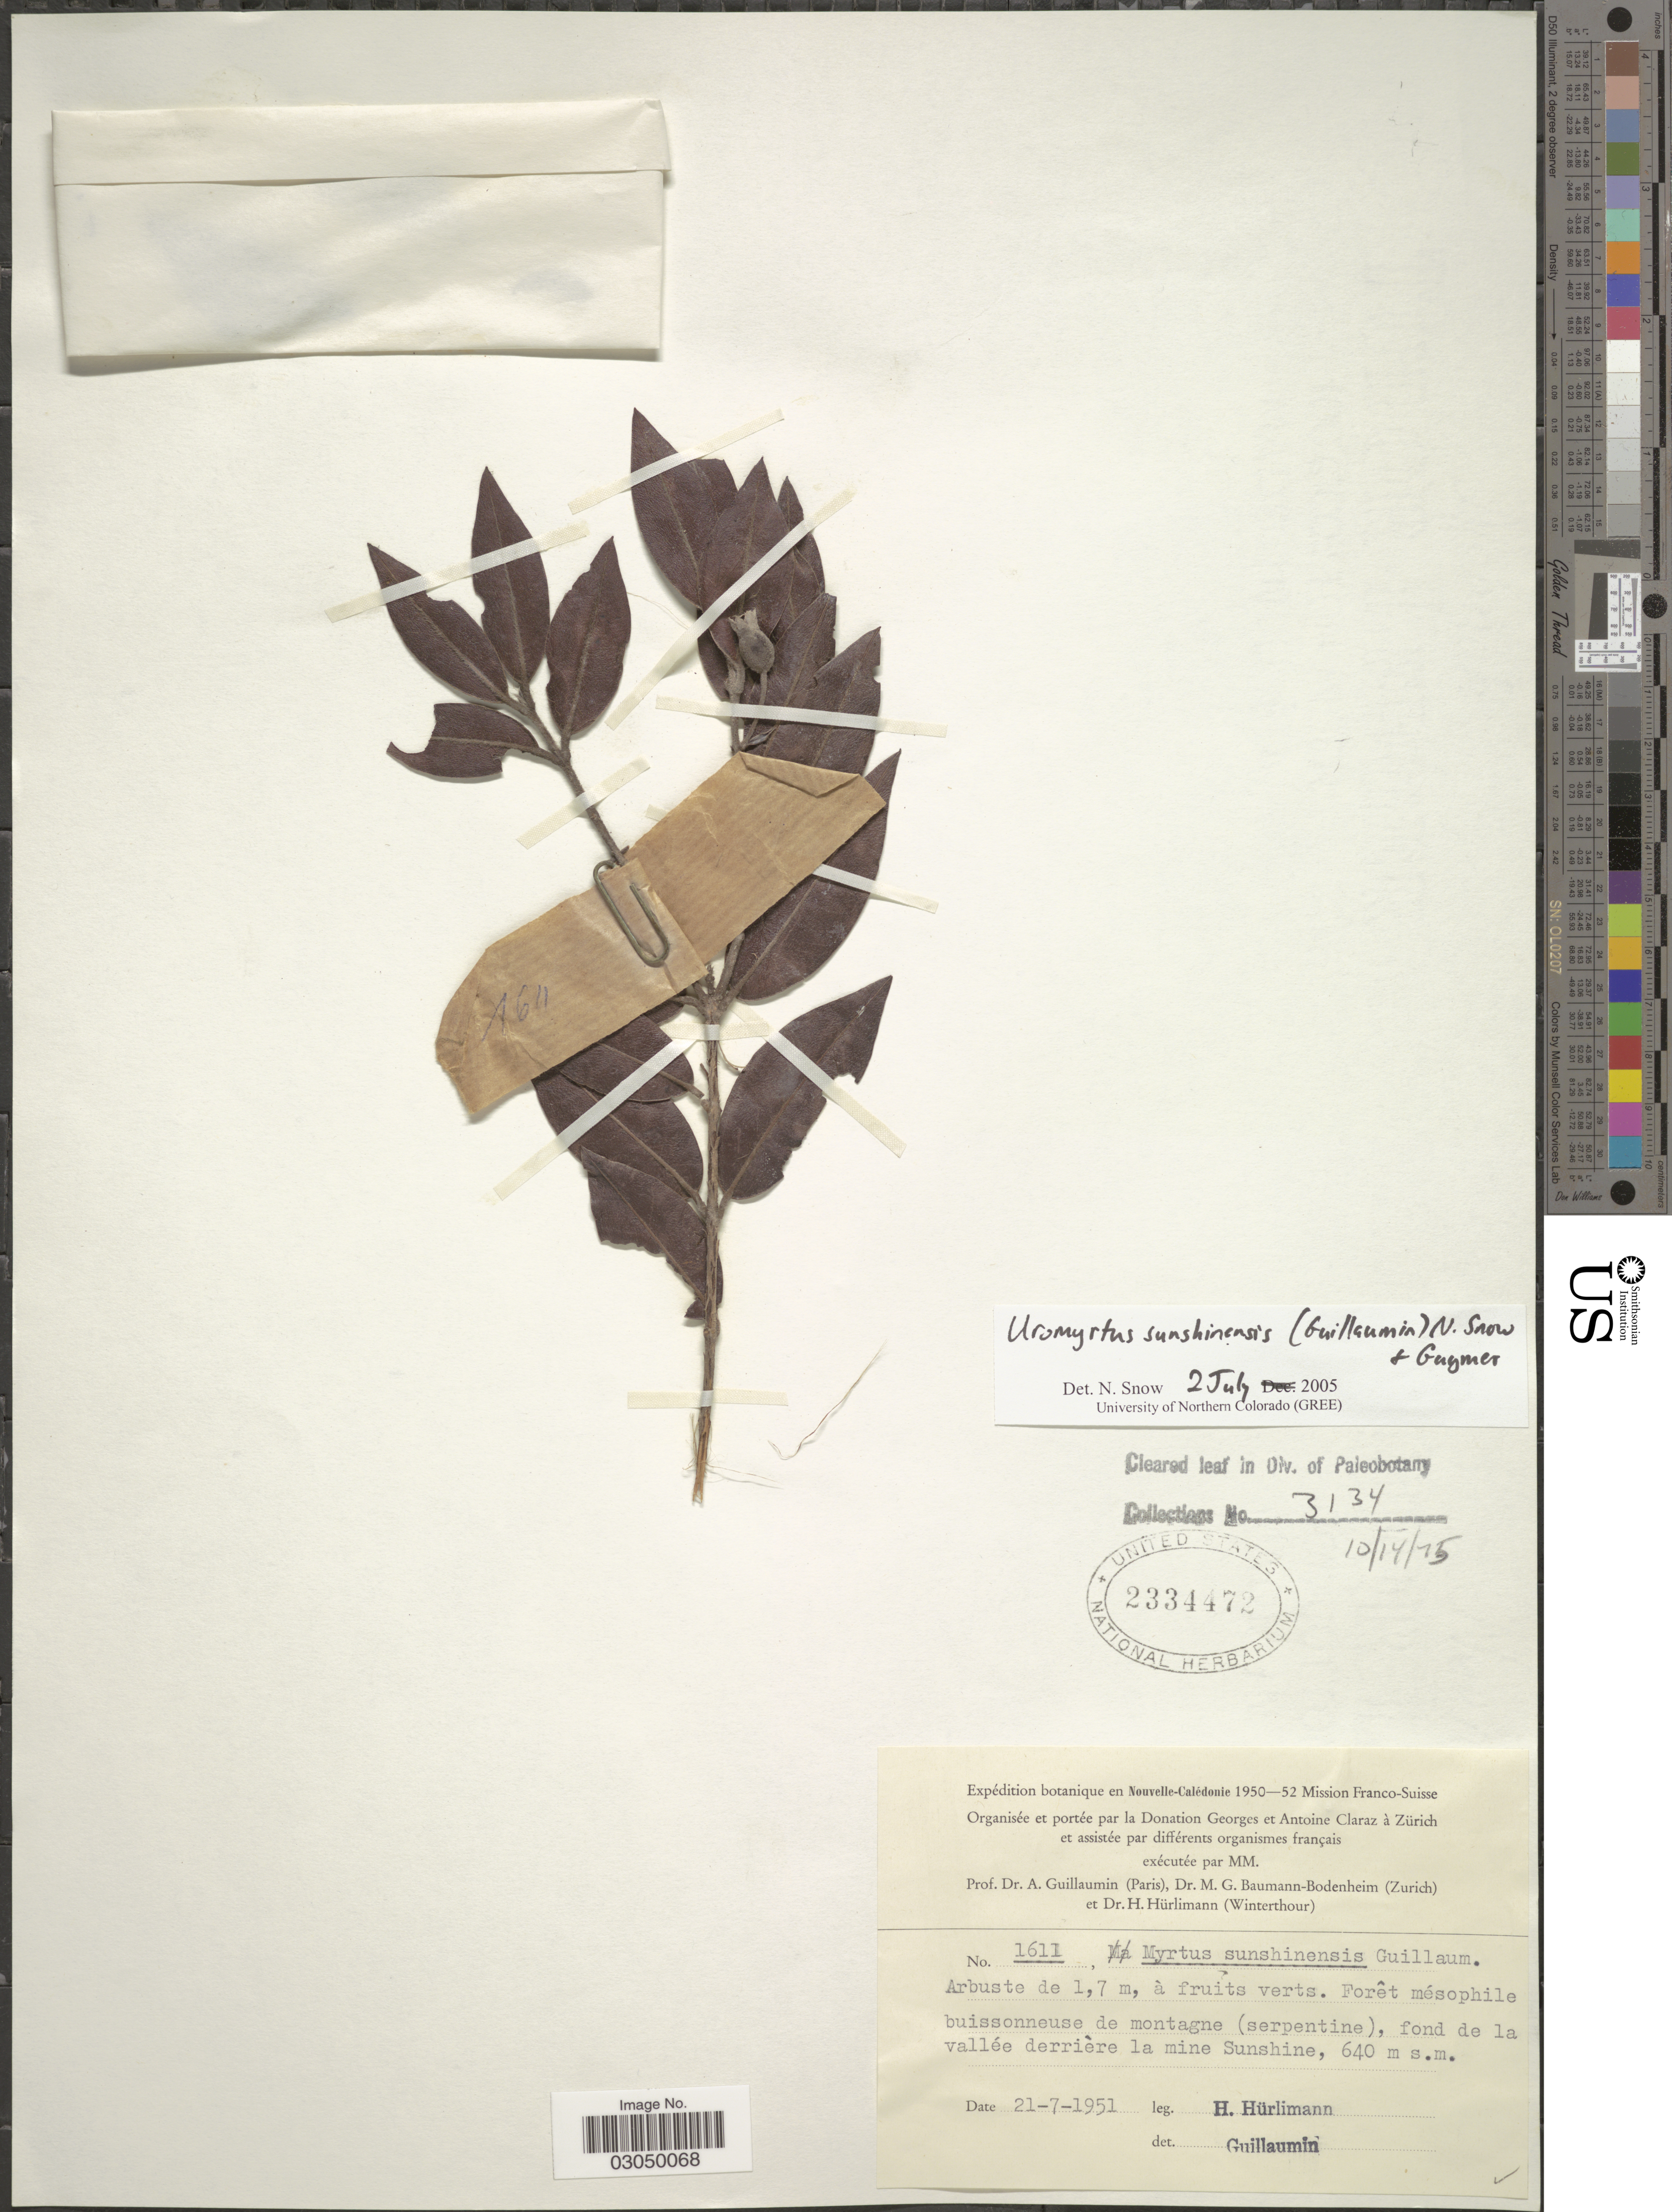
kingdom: Plantae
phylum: Tracheophyta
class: Magnoliopsida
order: Myrtales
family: Myrtaceae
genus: Uromyrtus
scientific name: Uromyrtus sunshinensis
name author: (Guill.) N. Snow & Guymer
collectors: H. Hürlimann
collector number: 1611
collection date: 1951-07-21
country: New Caledonia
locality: En Nouvelle-Calédonie. Fond de la vallée derrière la mine Sunshine.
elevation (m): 640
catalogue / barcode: US 2334472